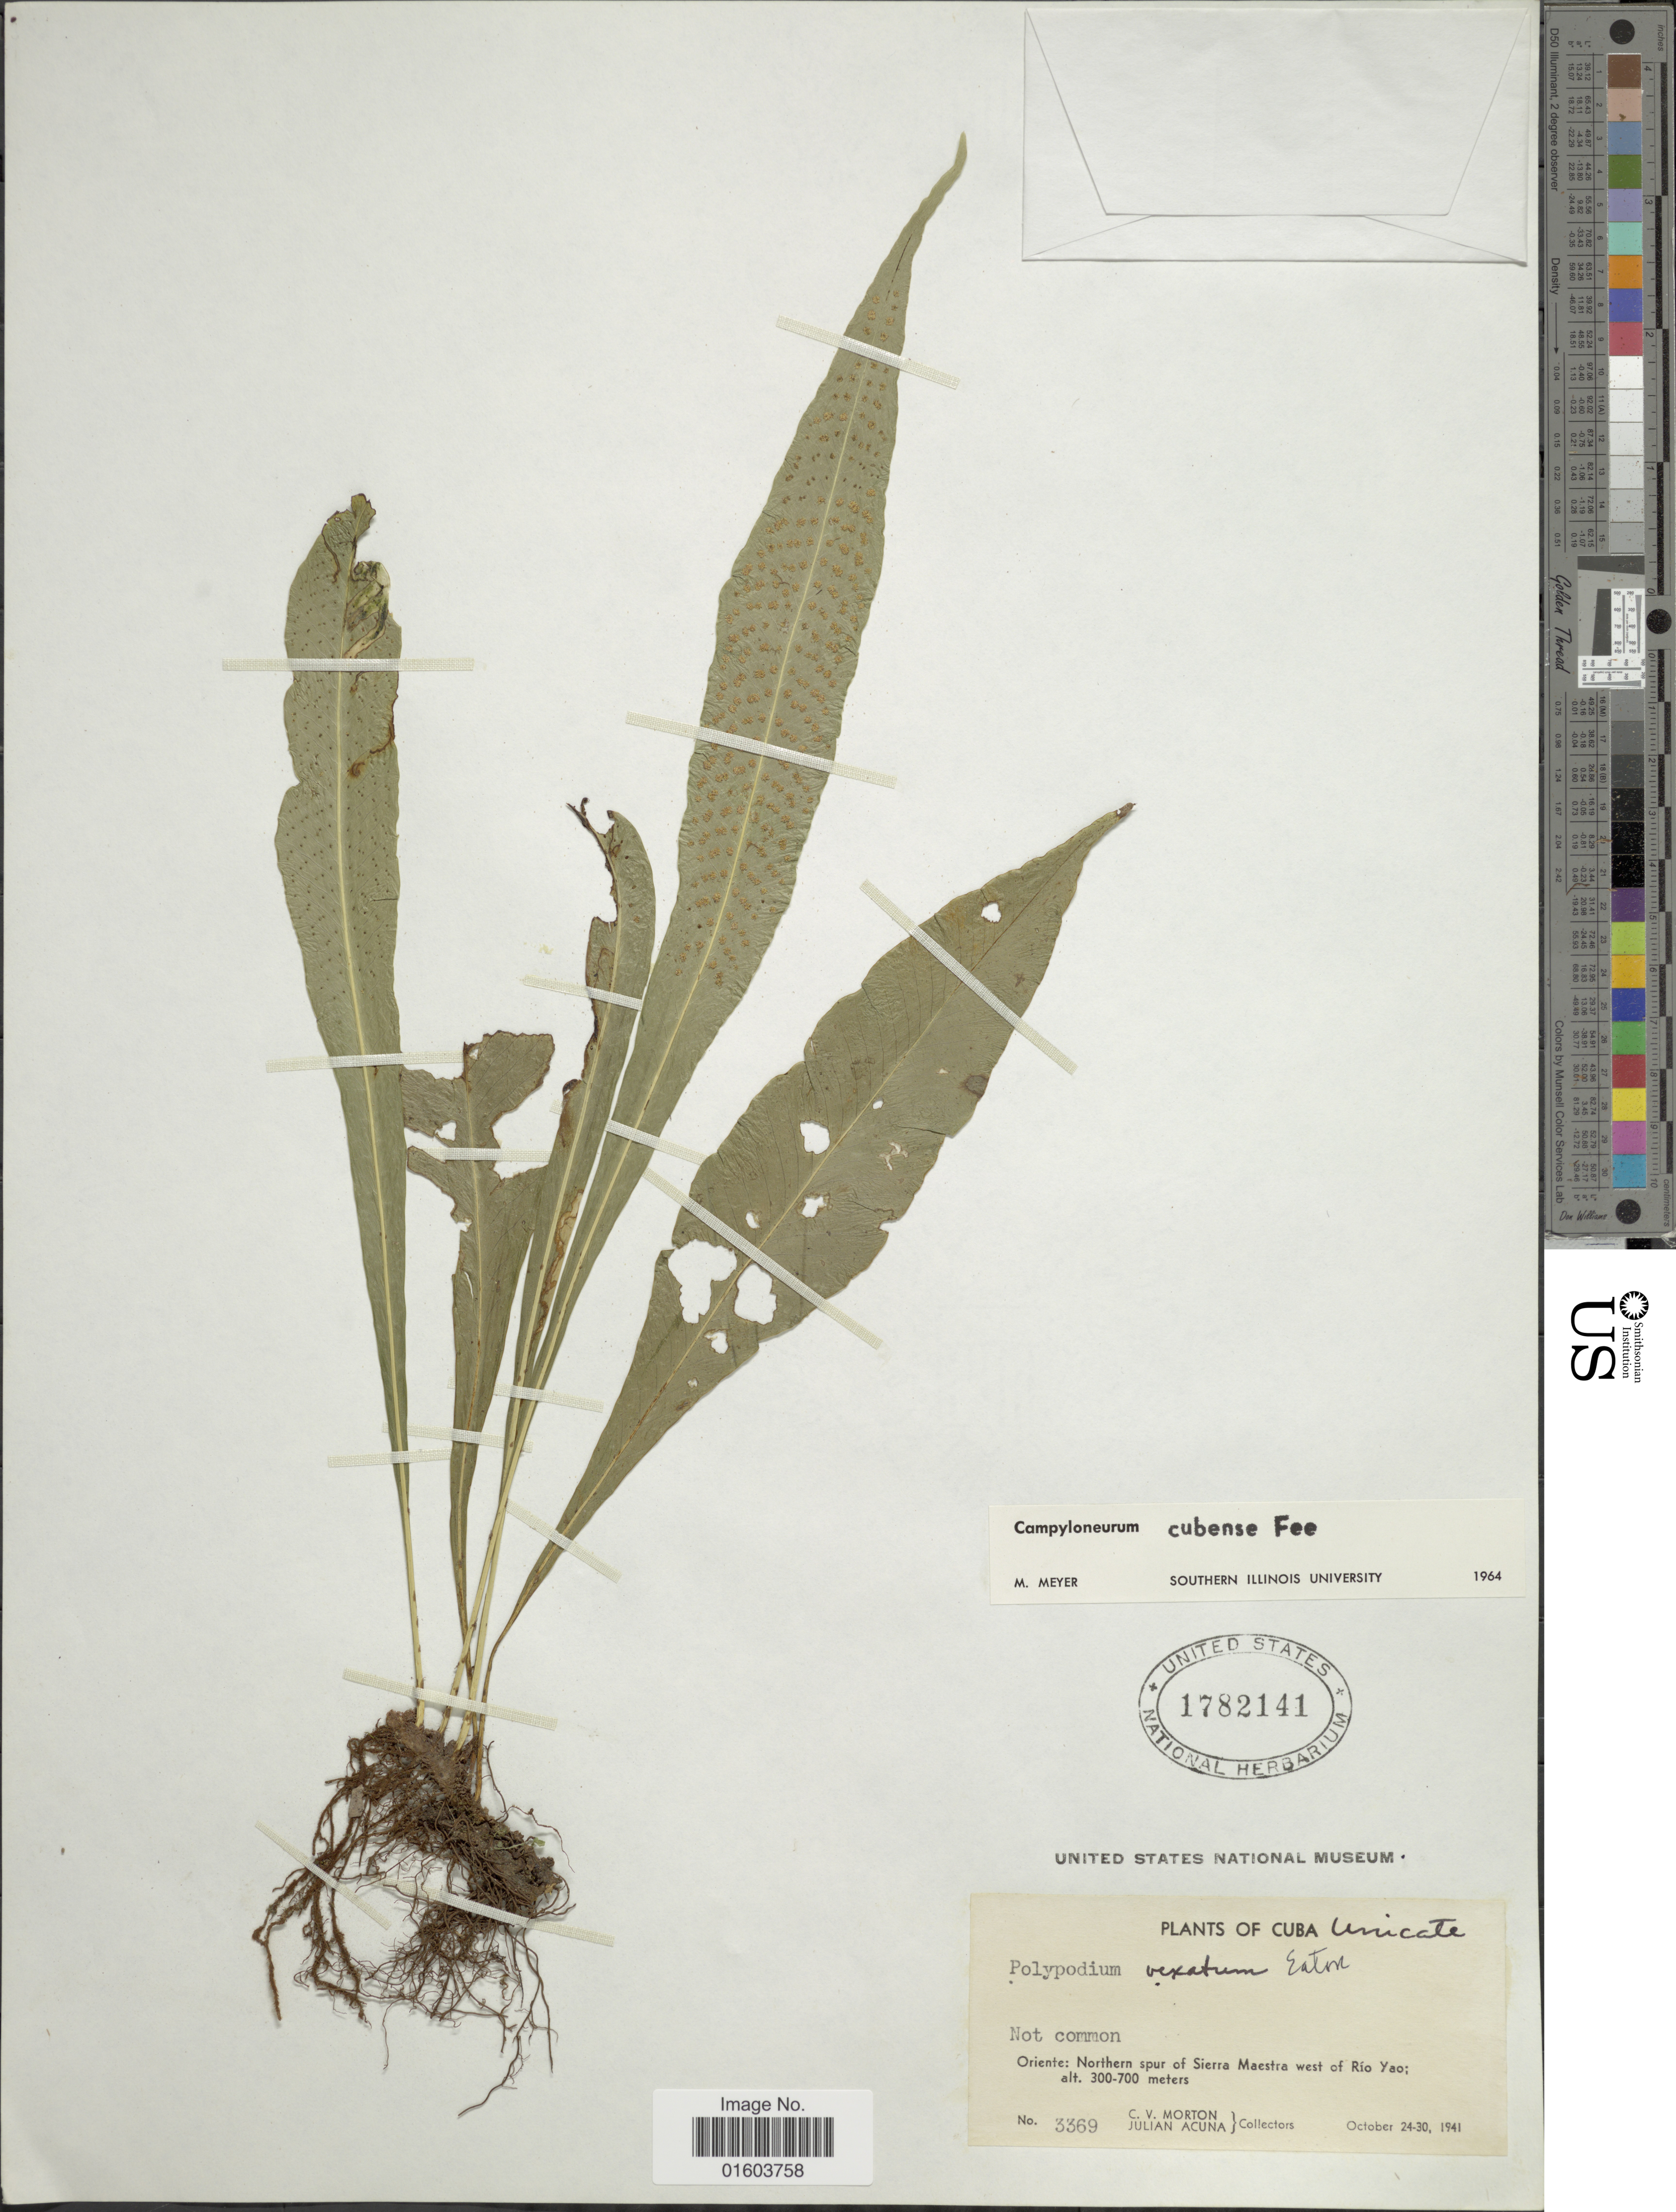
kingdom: Plantae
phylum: Tracheophyta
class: Polypodiopsida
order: Polypodiales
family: Polypodiaceae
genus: Campyloneurum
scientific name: Campyloneurum vexatum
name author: Ching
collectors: C. V. Morton & J. B. Acuña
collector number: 3369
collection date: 1941-10-24/1941-10-30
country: Cuba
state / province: Oriente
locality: Cuba, Oriente: Northern spur of Sierra Maestra west of Rio Yao.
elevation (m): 300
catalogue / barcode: US 1782141